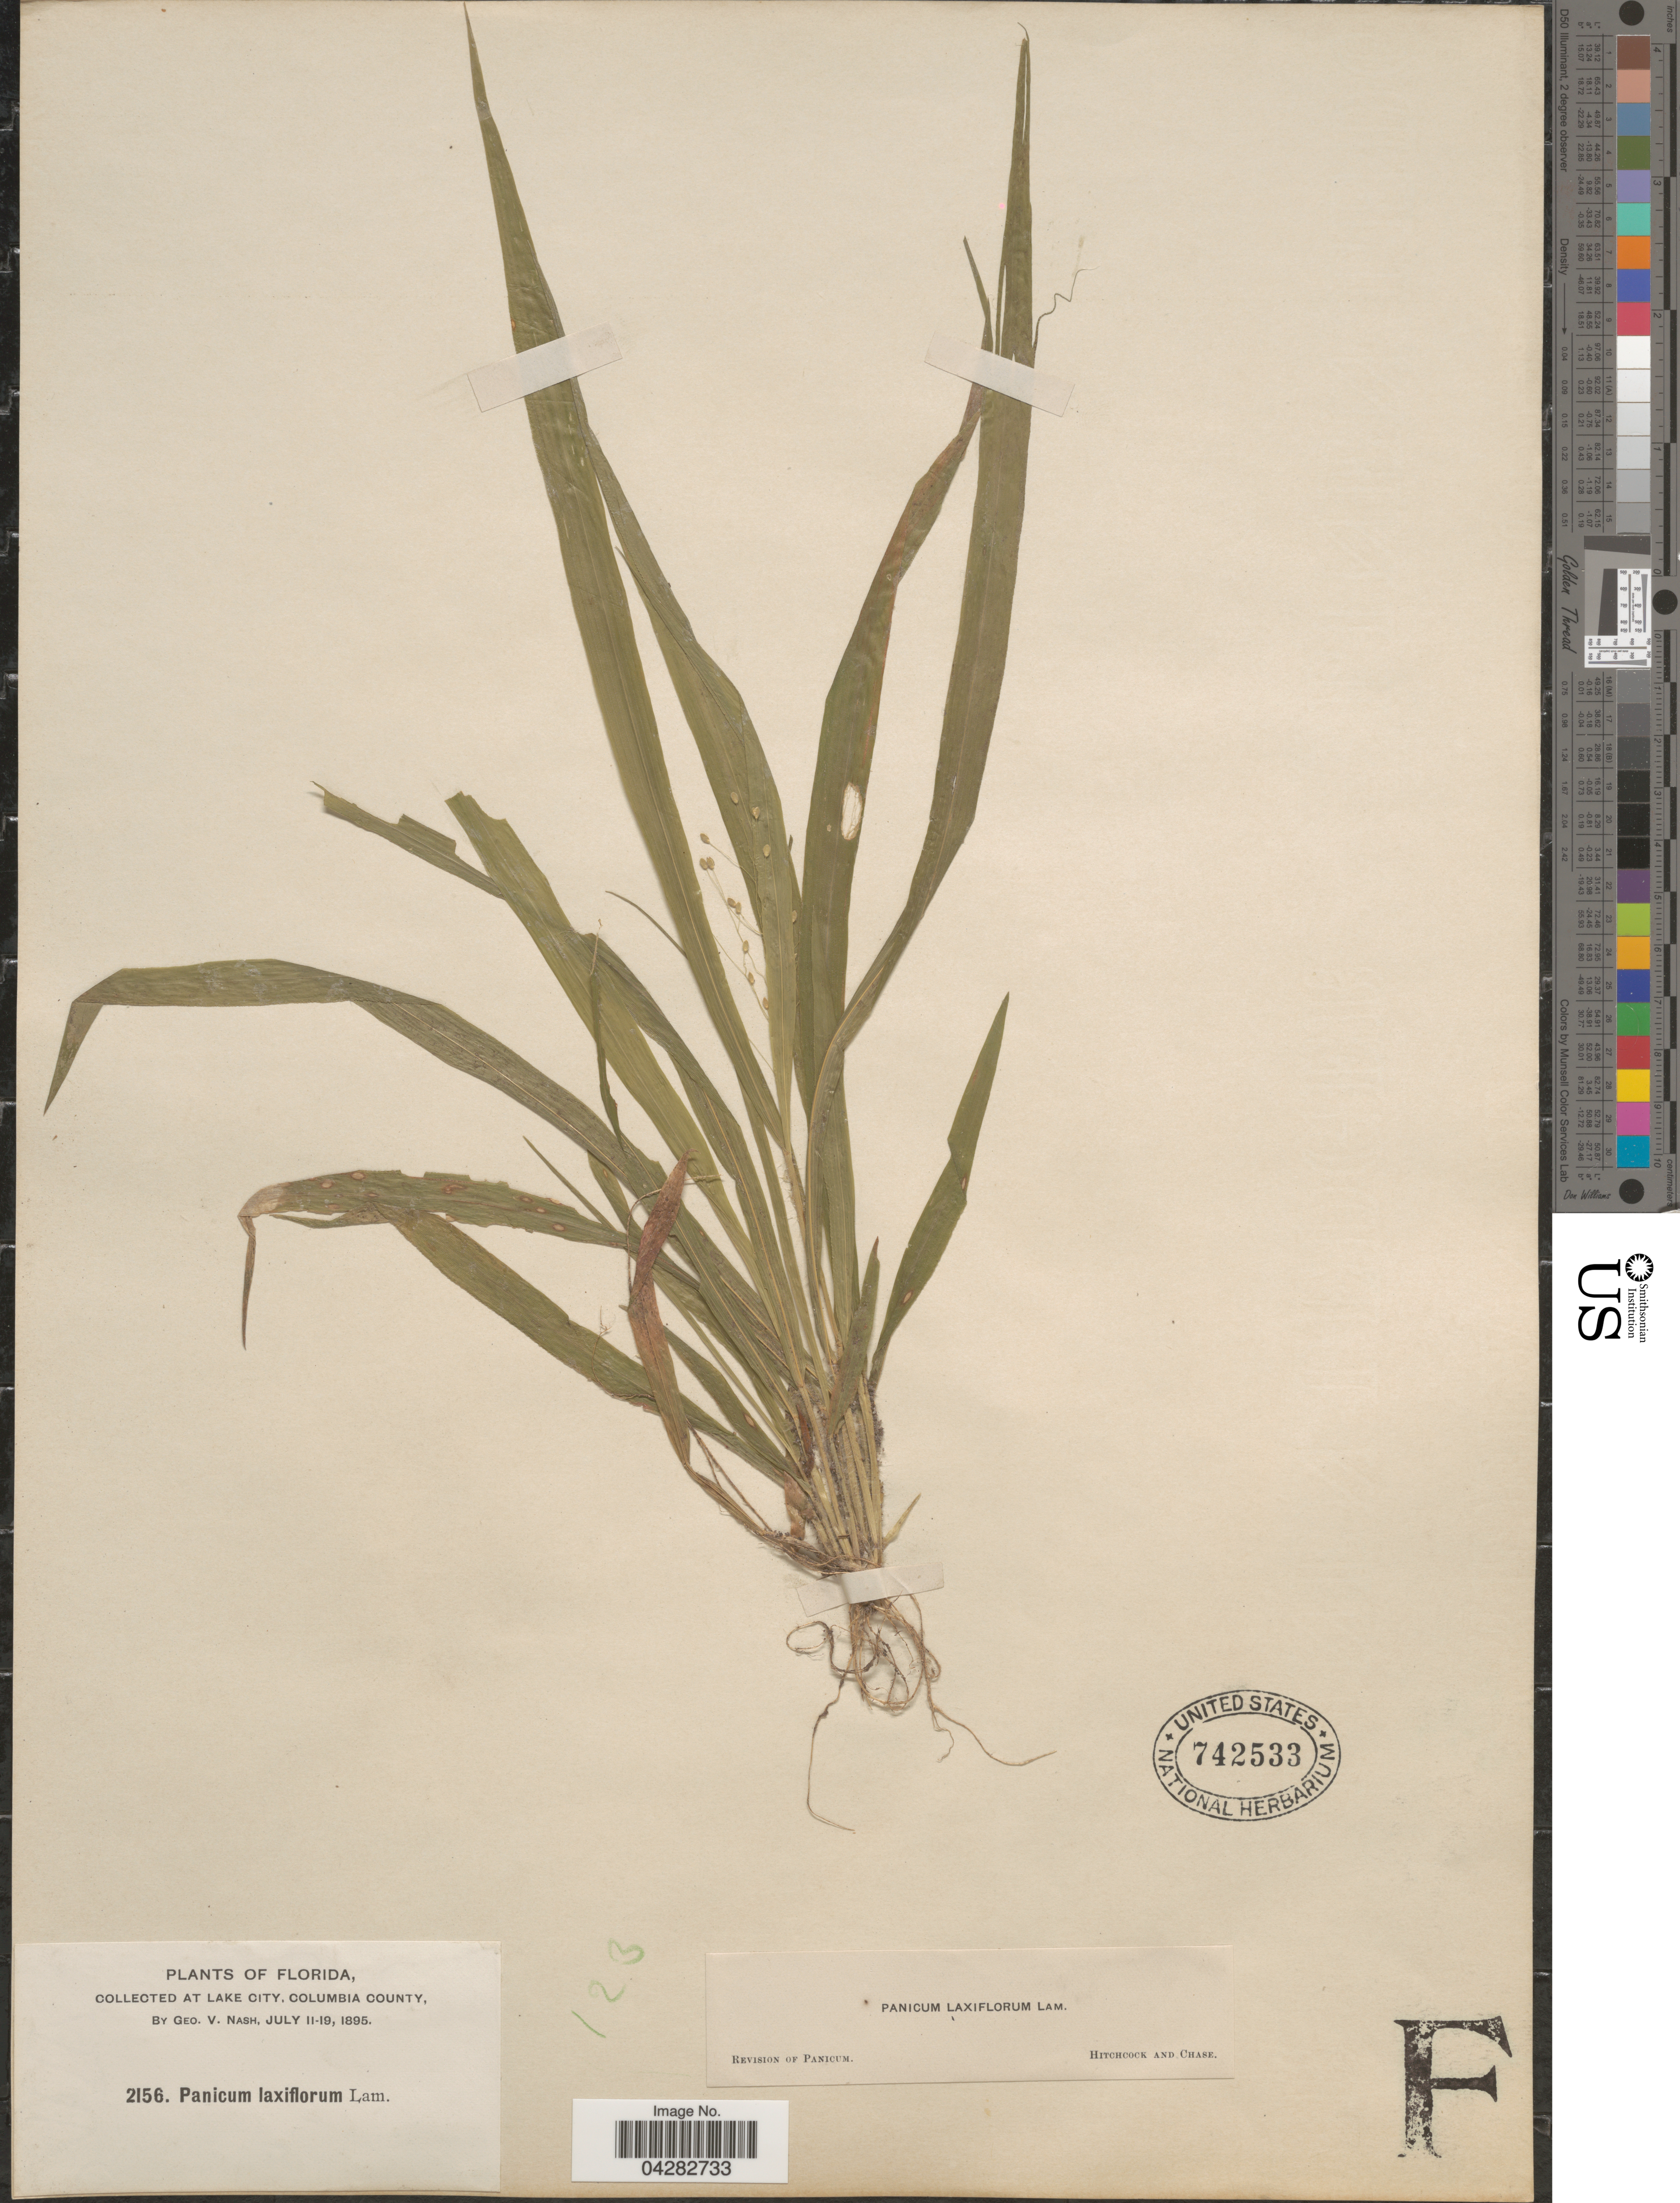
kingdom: Plantae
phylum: Tracheophyta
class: Liliopsida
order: Poales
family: Poaceae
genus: Dichanthelium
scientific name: Dichanthelium laxiflorum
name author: (Lam.) Gould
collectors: G. V. Nash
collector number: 2156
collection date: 1895-07-11/1895-07-19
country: United States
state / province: Florida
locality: At Lake City, Columbia County.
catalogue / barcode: US 742533